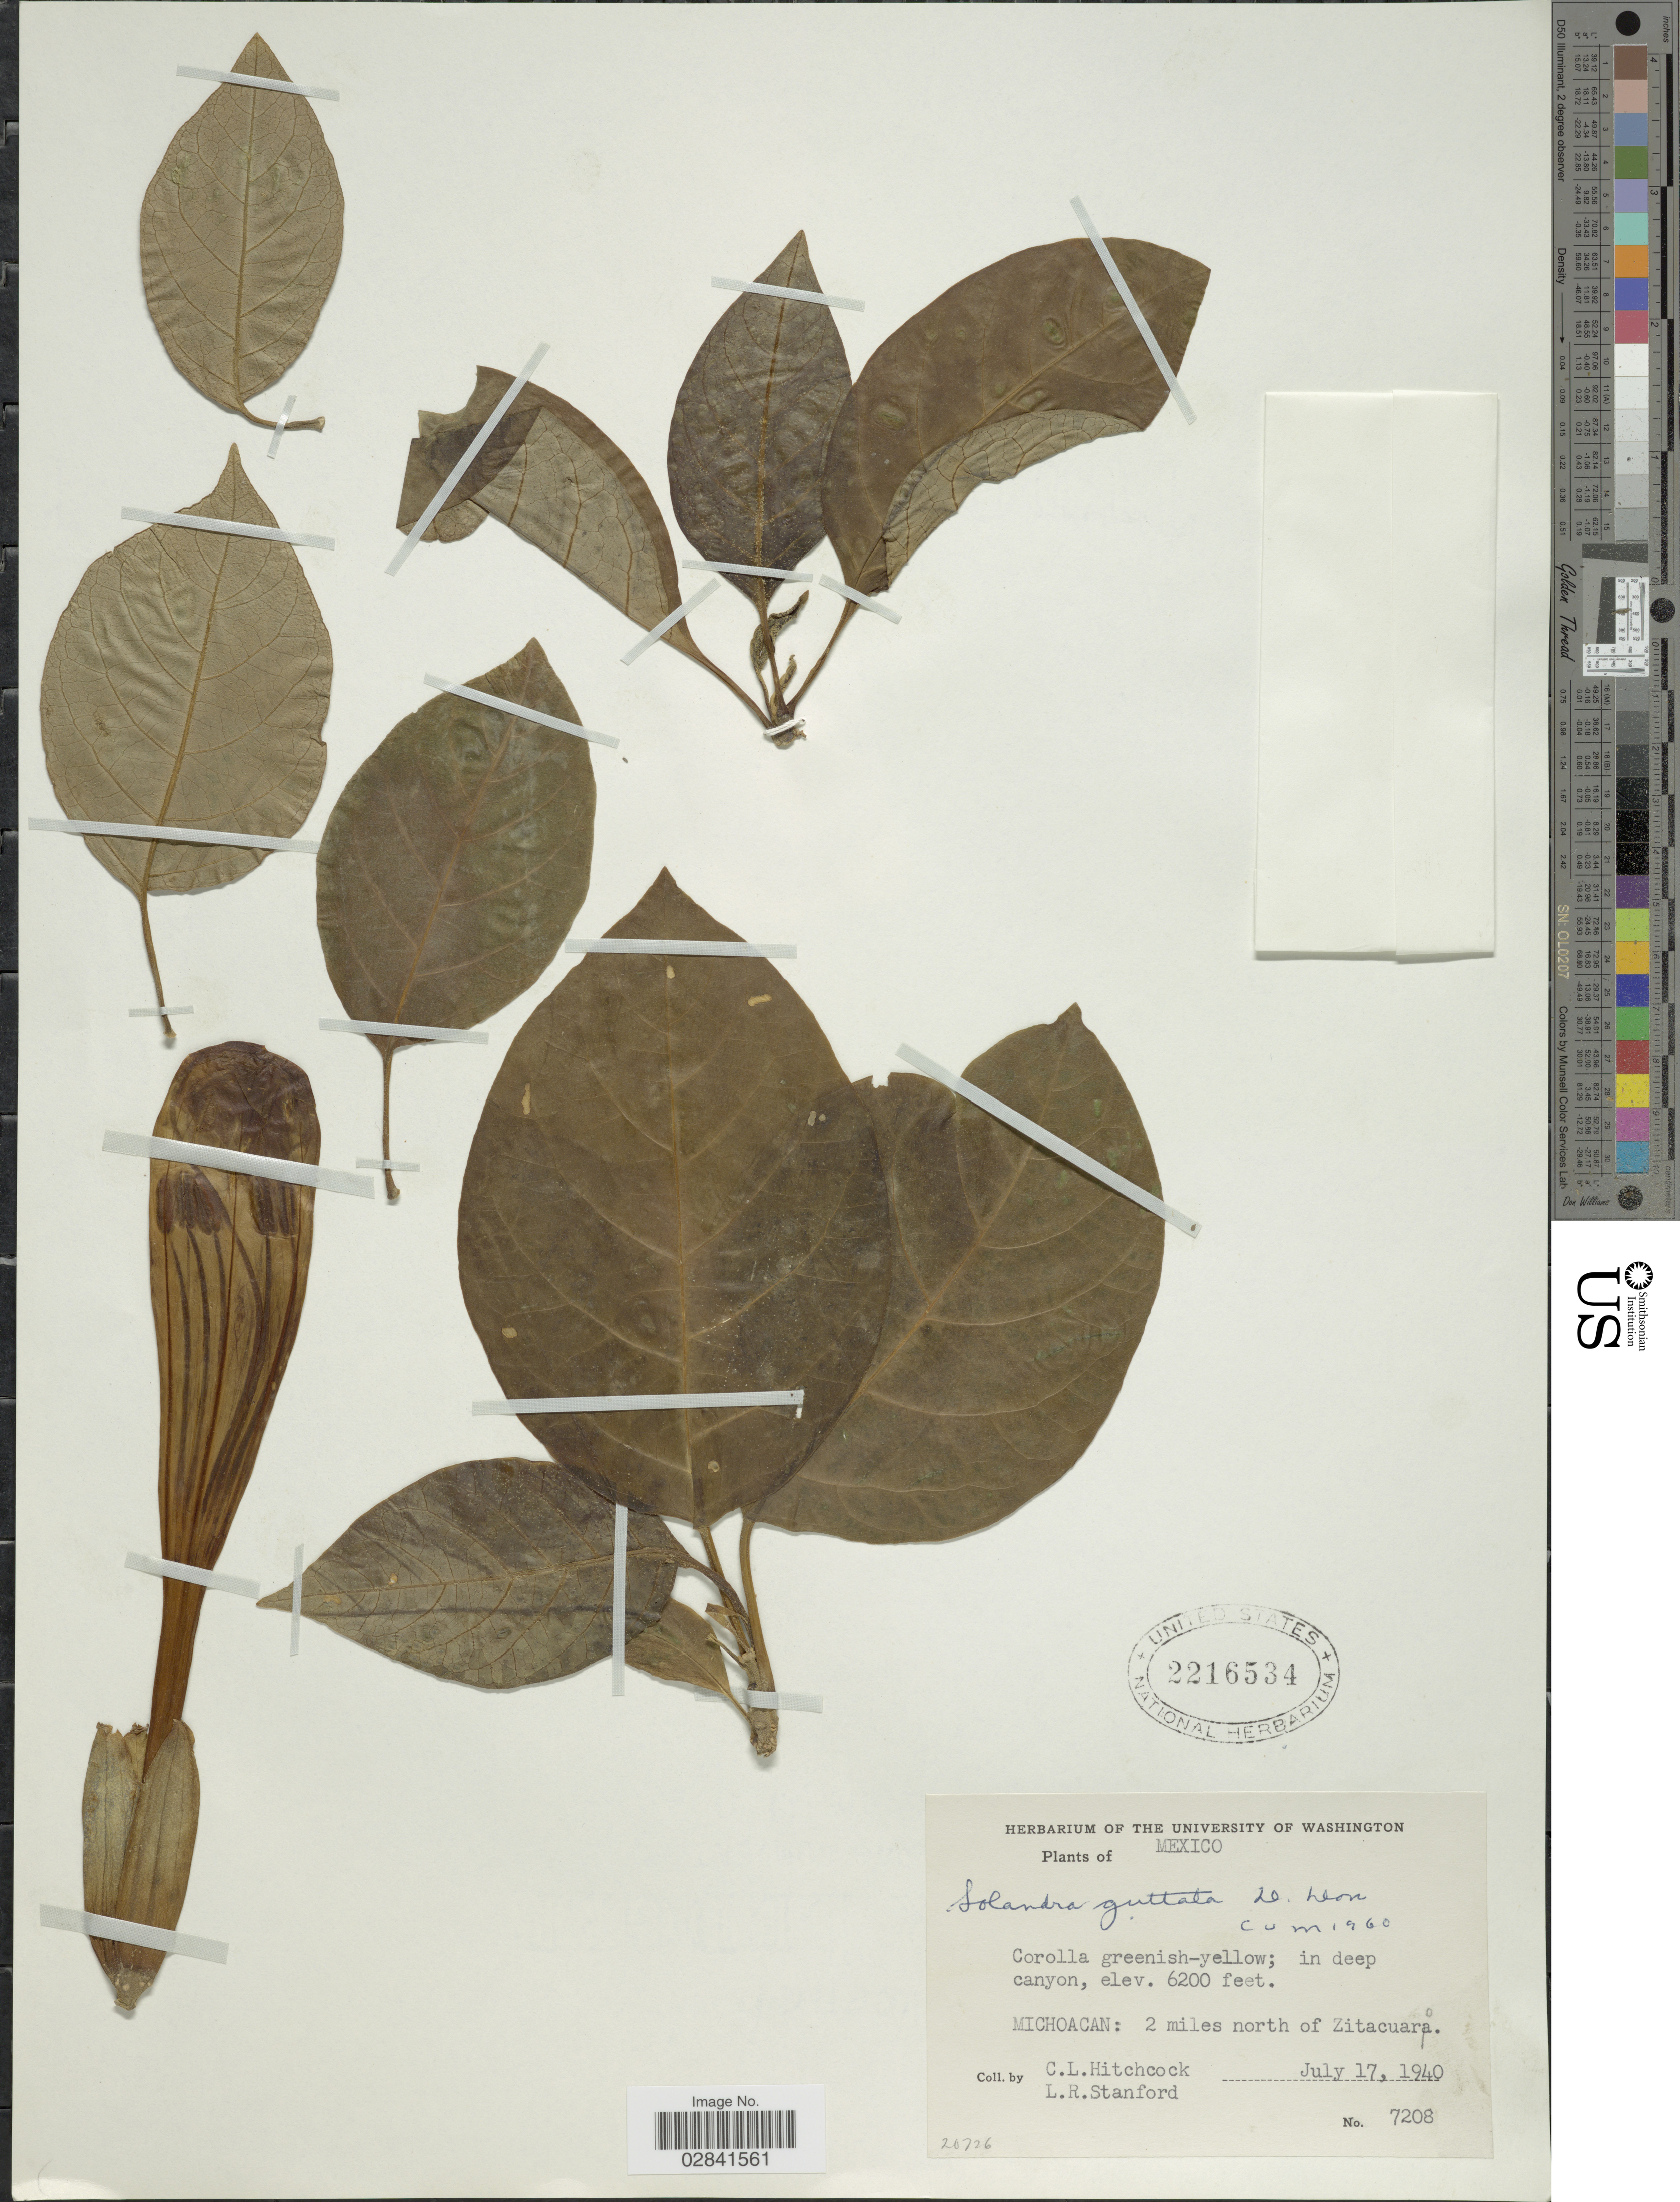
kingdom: Plantae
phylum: Tracheophyta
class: Magnoliopsida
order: Solanales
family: Solanaceae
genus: Solandra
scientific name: Solandra guttata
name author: D. Don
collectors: C. L. Hitchcock & L. R. Stanford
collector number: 7208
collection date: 1940-07-17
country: Mexico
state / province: Michoacán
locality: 2 miles north of Zitacuaro.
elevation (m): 1890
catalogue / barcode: US 2216534